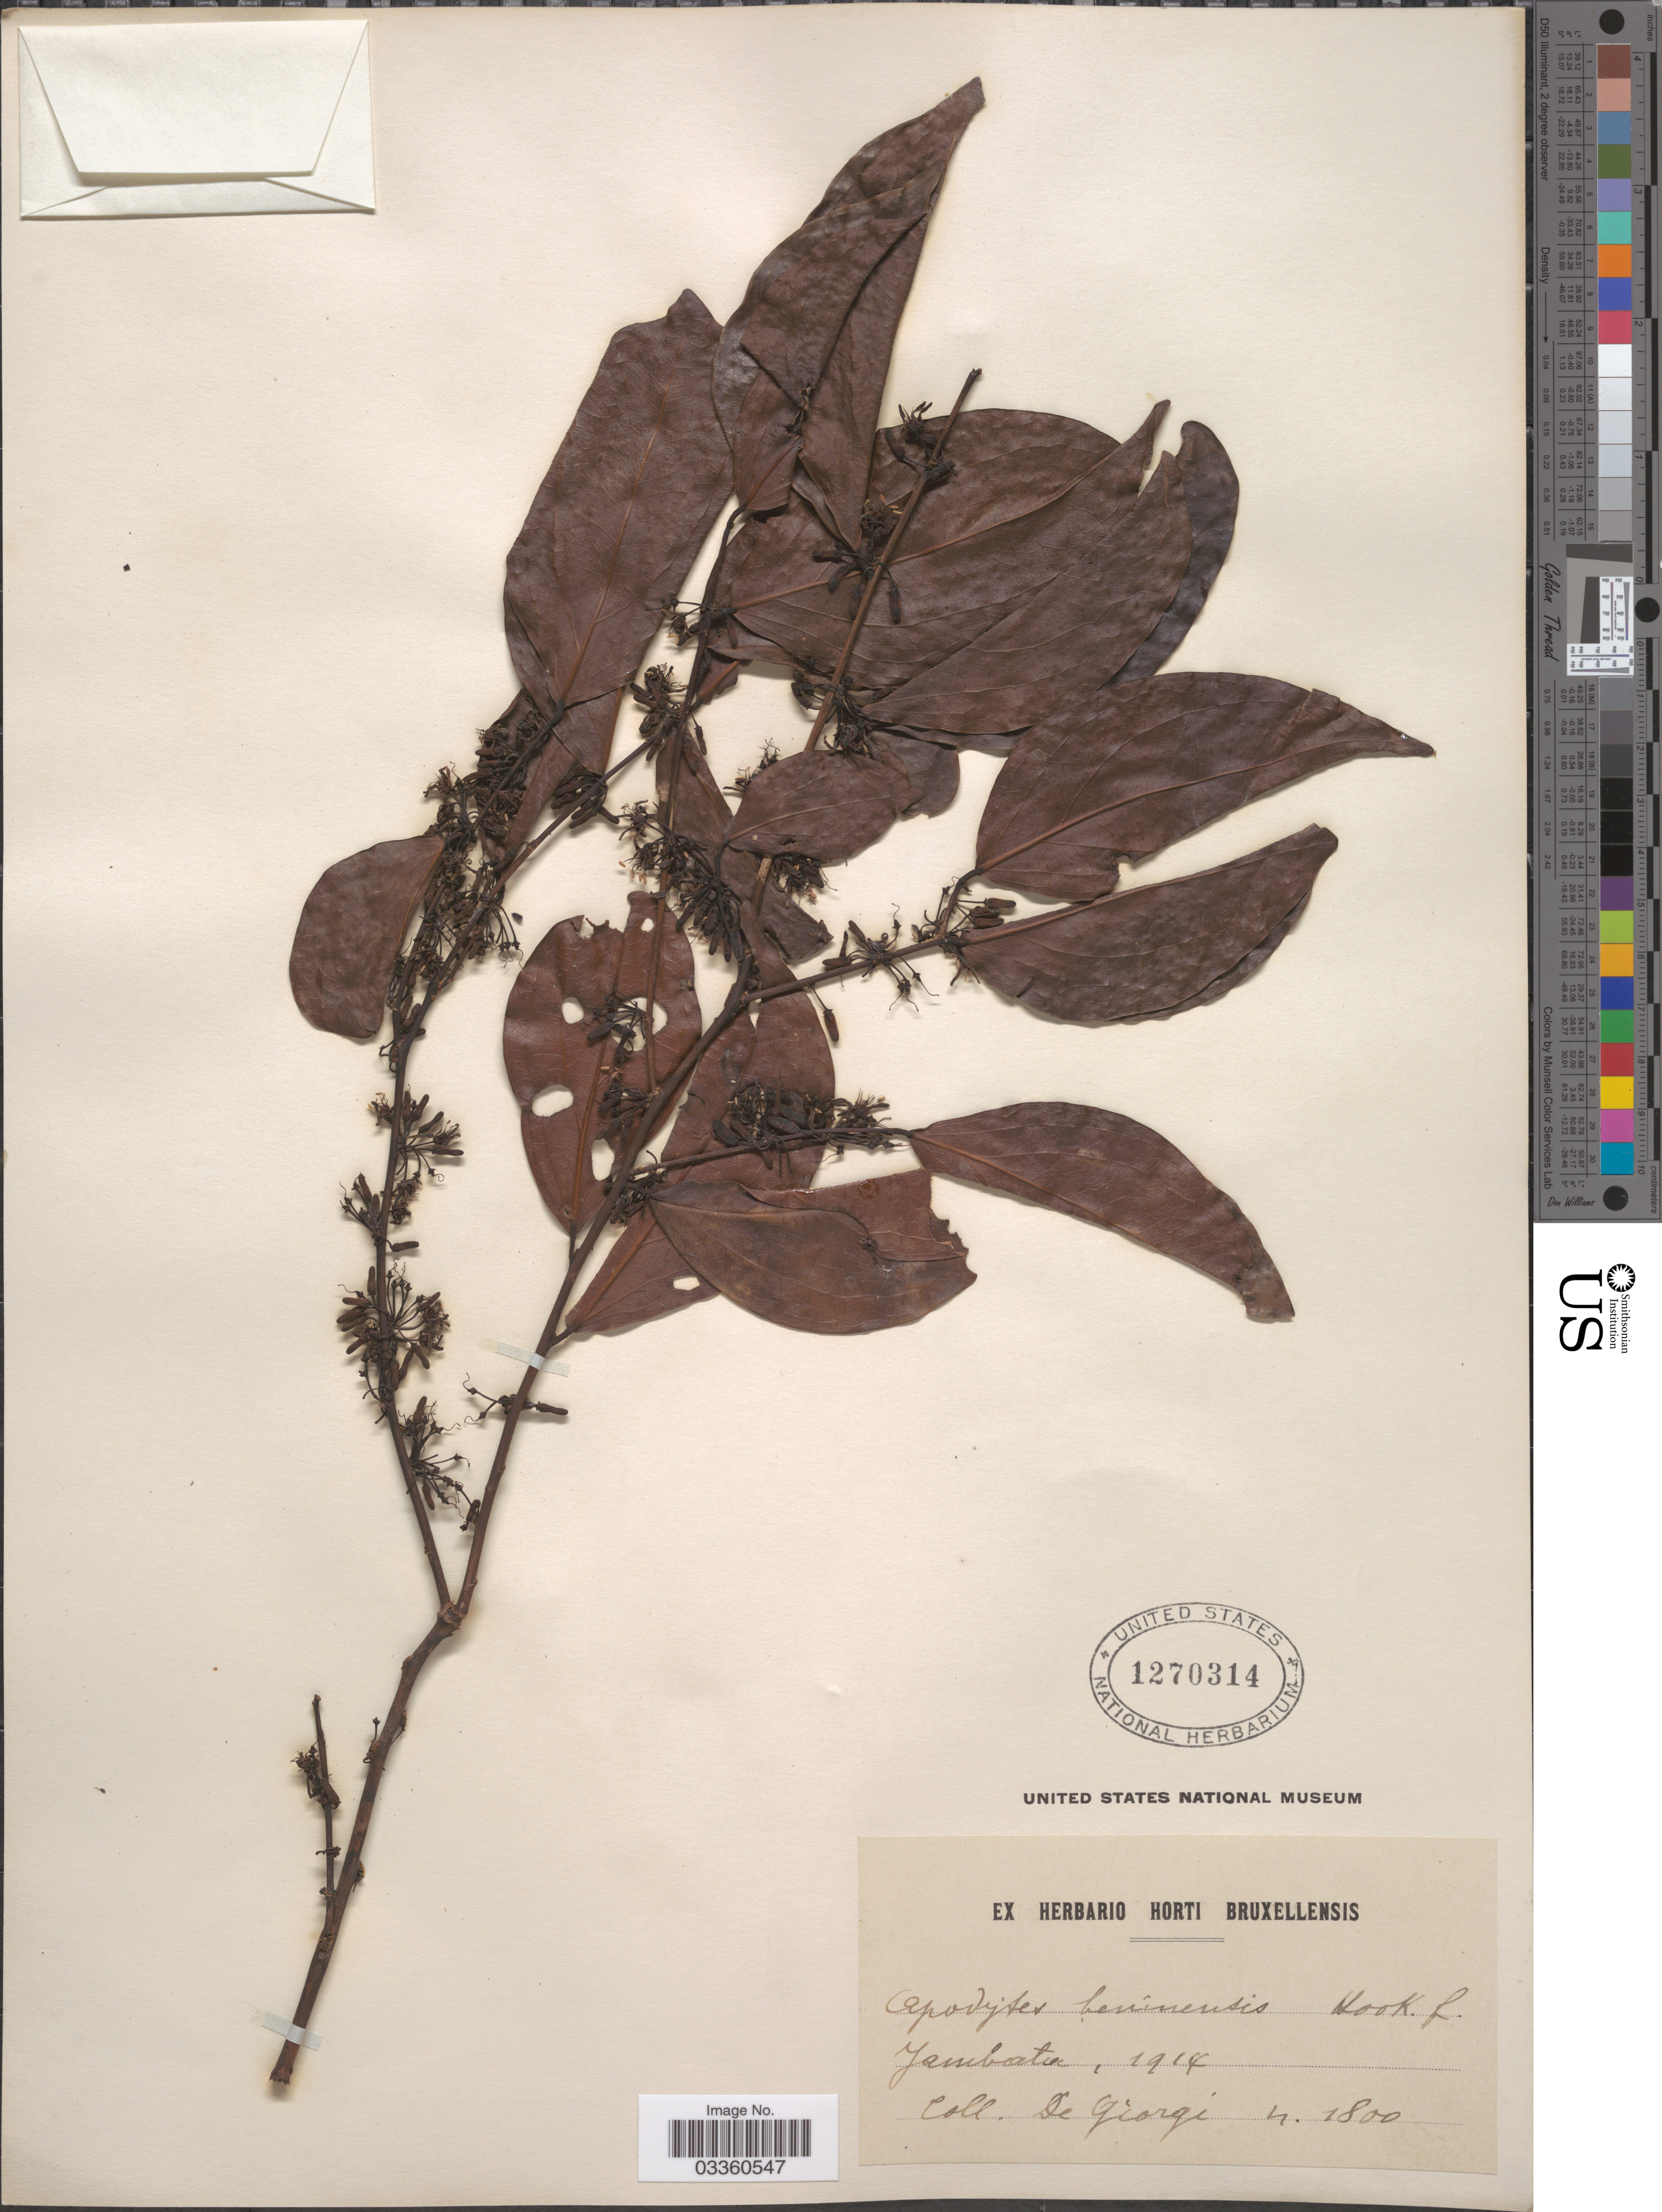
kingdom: Plantae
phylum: Tracheophyta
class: Magnoliopsida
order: Metteniusales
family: Metteniusaceae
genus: Rhaphiostylis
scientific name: Rhaphiostylis beninensis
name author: (Planch.) Benth.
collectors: D. Giorgi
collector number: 1800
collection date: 1914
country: Congo, Democratic Republic of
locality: Yambata.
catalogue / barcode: US 1270314